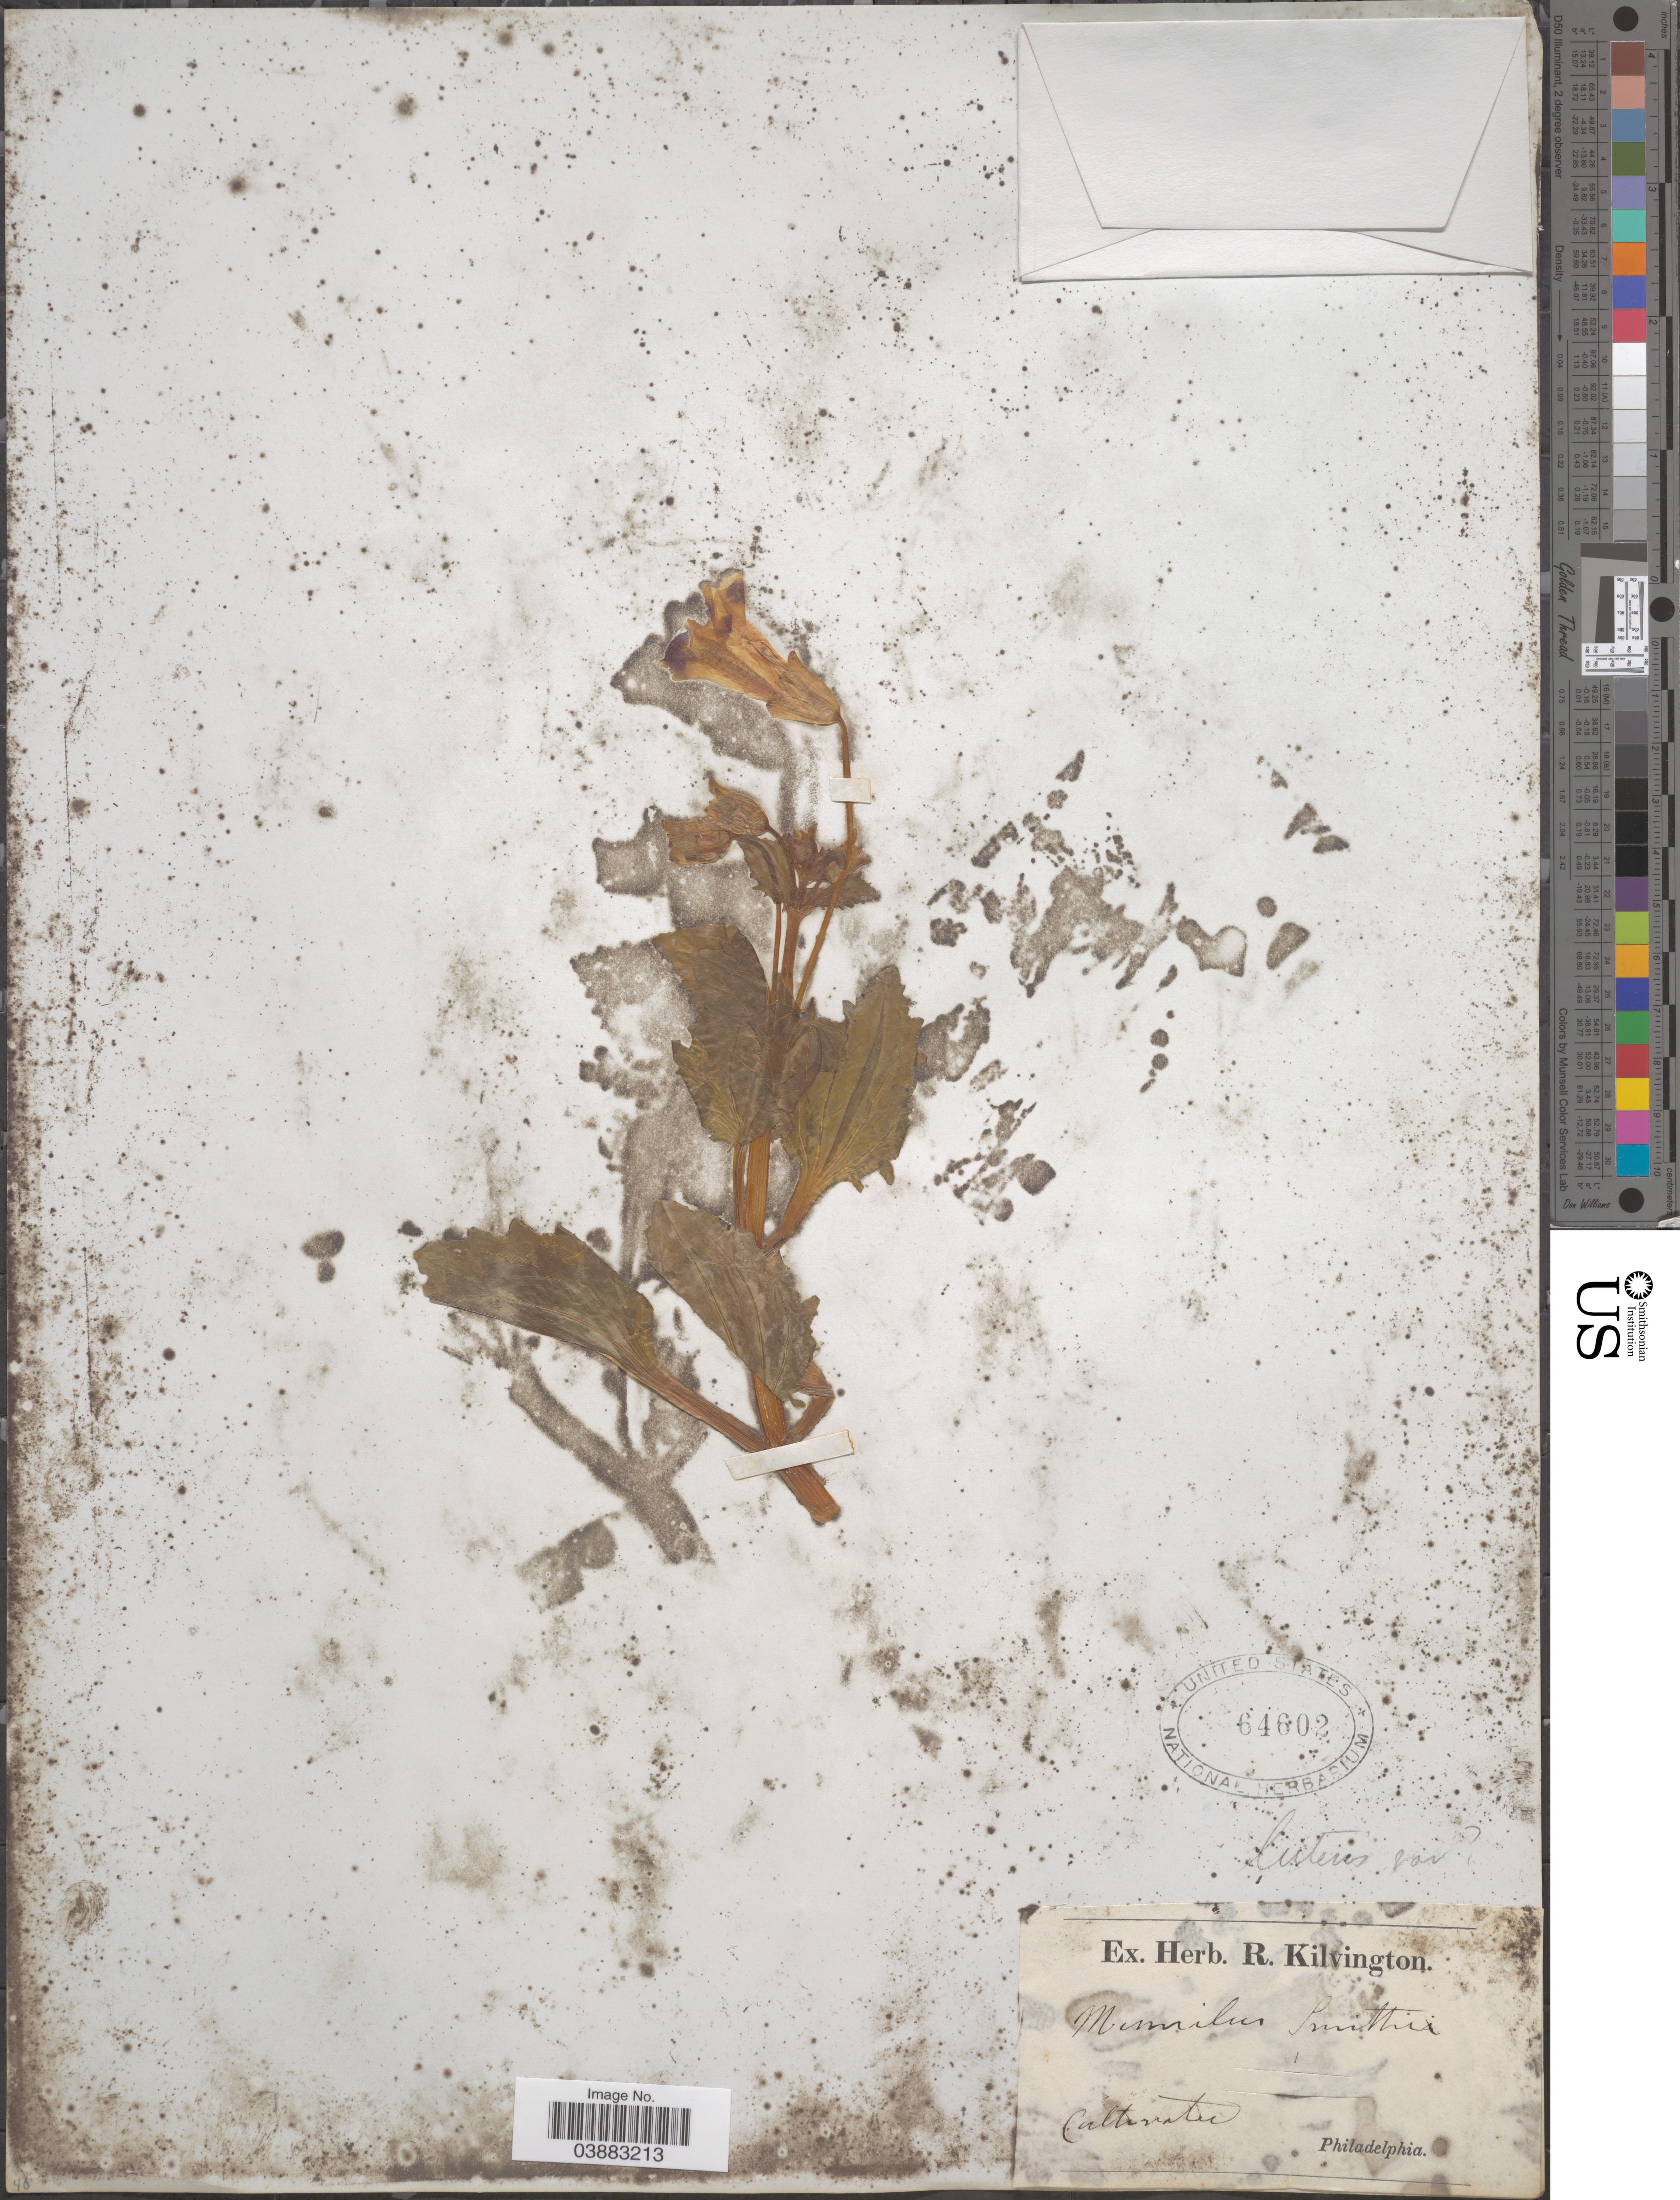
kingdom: Plantae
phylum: Tracheophyta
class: Magnoliopsida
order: Lamiales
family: Phrymaceae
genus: Mimulus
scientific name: Mimulus sp.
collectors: ex herb. R. Kilvington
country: United States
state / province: Pennsylvania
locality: Philadelphia.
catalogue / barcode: US 64602